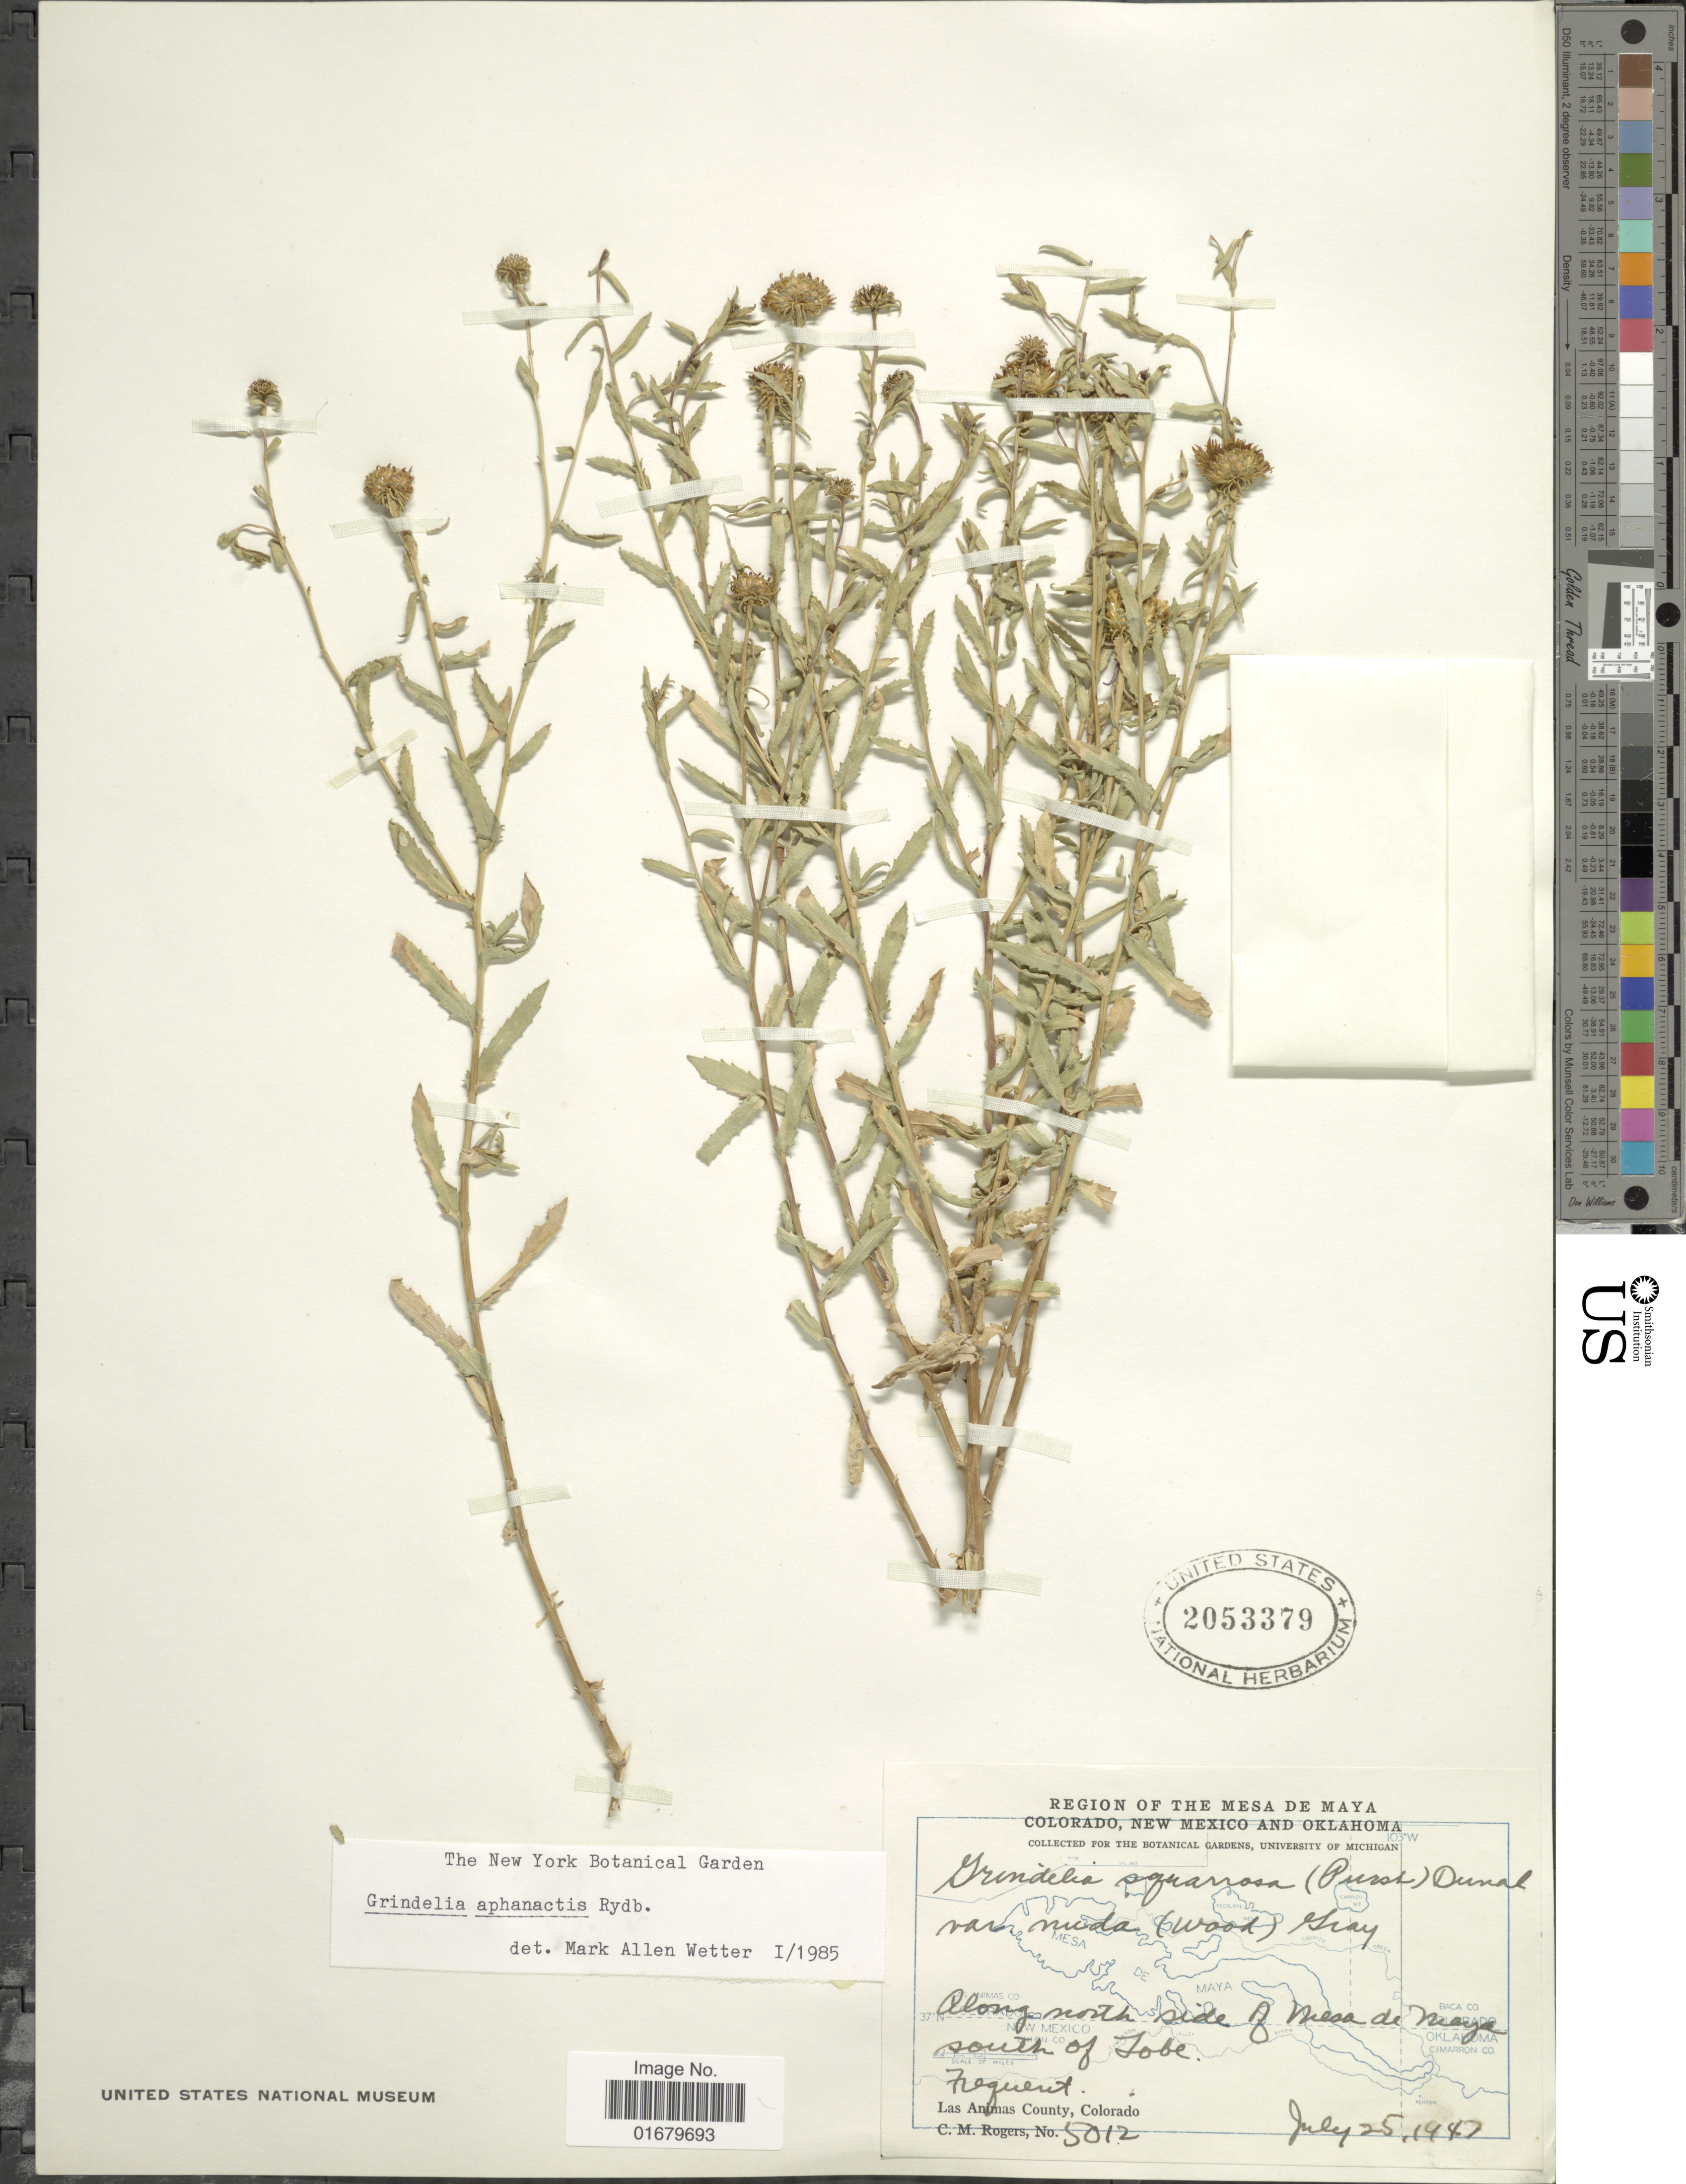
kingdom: Plantae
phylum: Tracheophyta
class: Magnoliopsida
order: Asterales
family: Asteraceae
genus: Grindelia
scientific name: Grindelia aphanactis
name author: Rydb.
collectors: C. M. Rogers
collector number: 5012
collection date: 1947-07-25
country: United States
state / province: Colorado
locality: Along north side of Mesa de Maya south of Jobe, Las Animas County.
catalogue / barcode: US 2053379